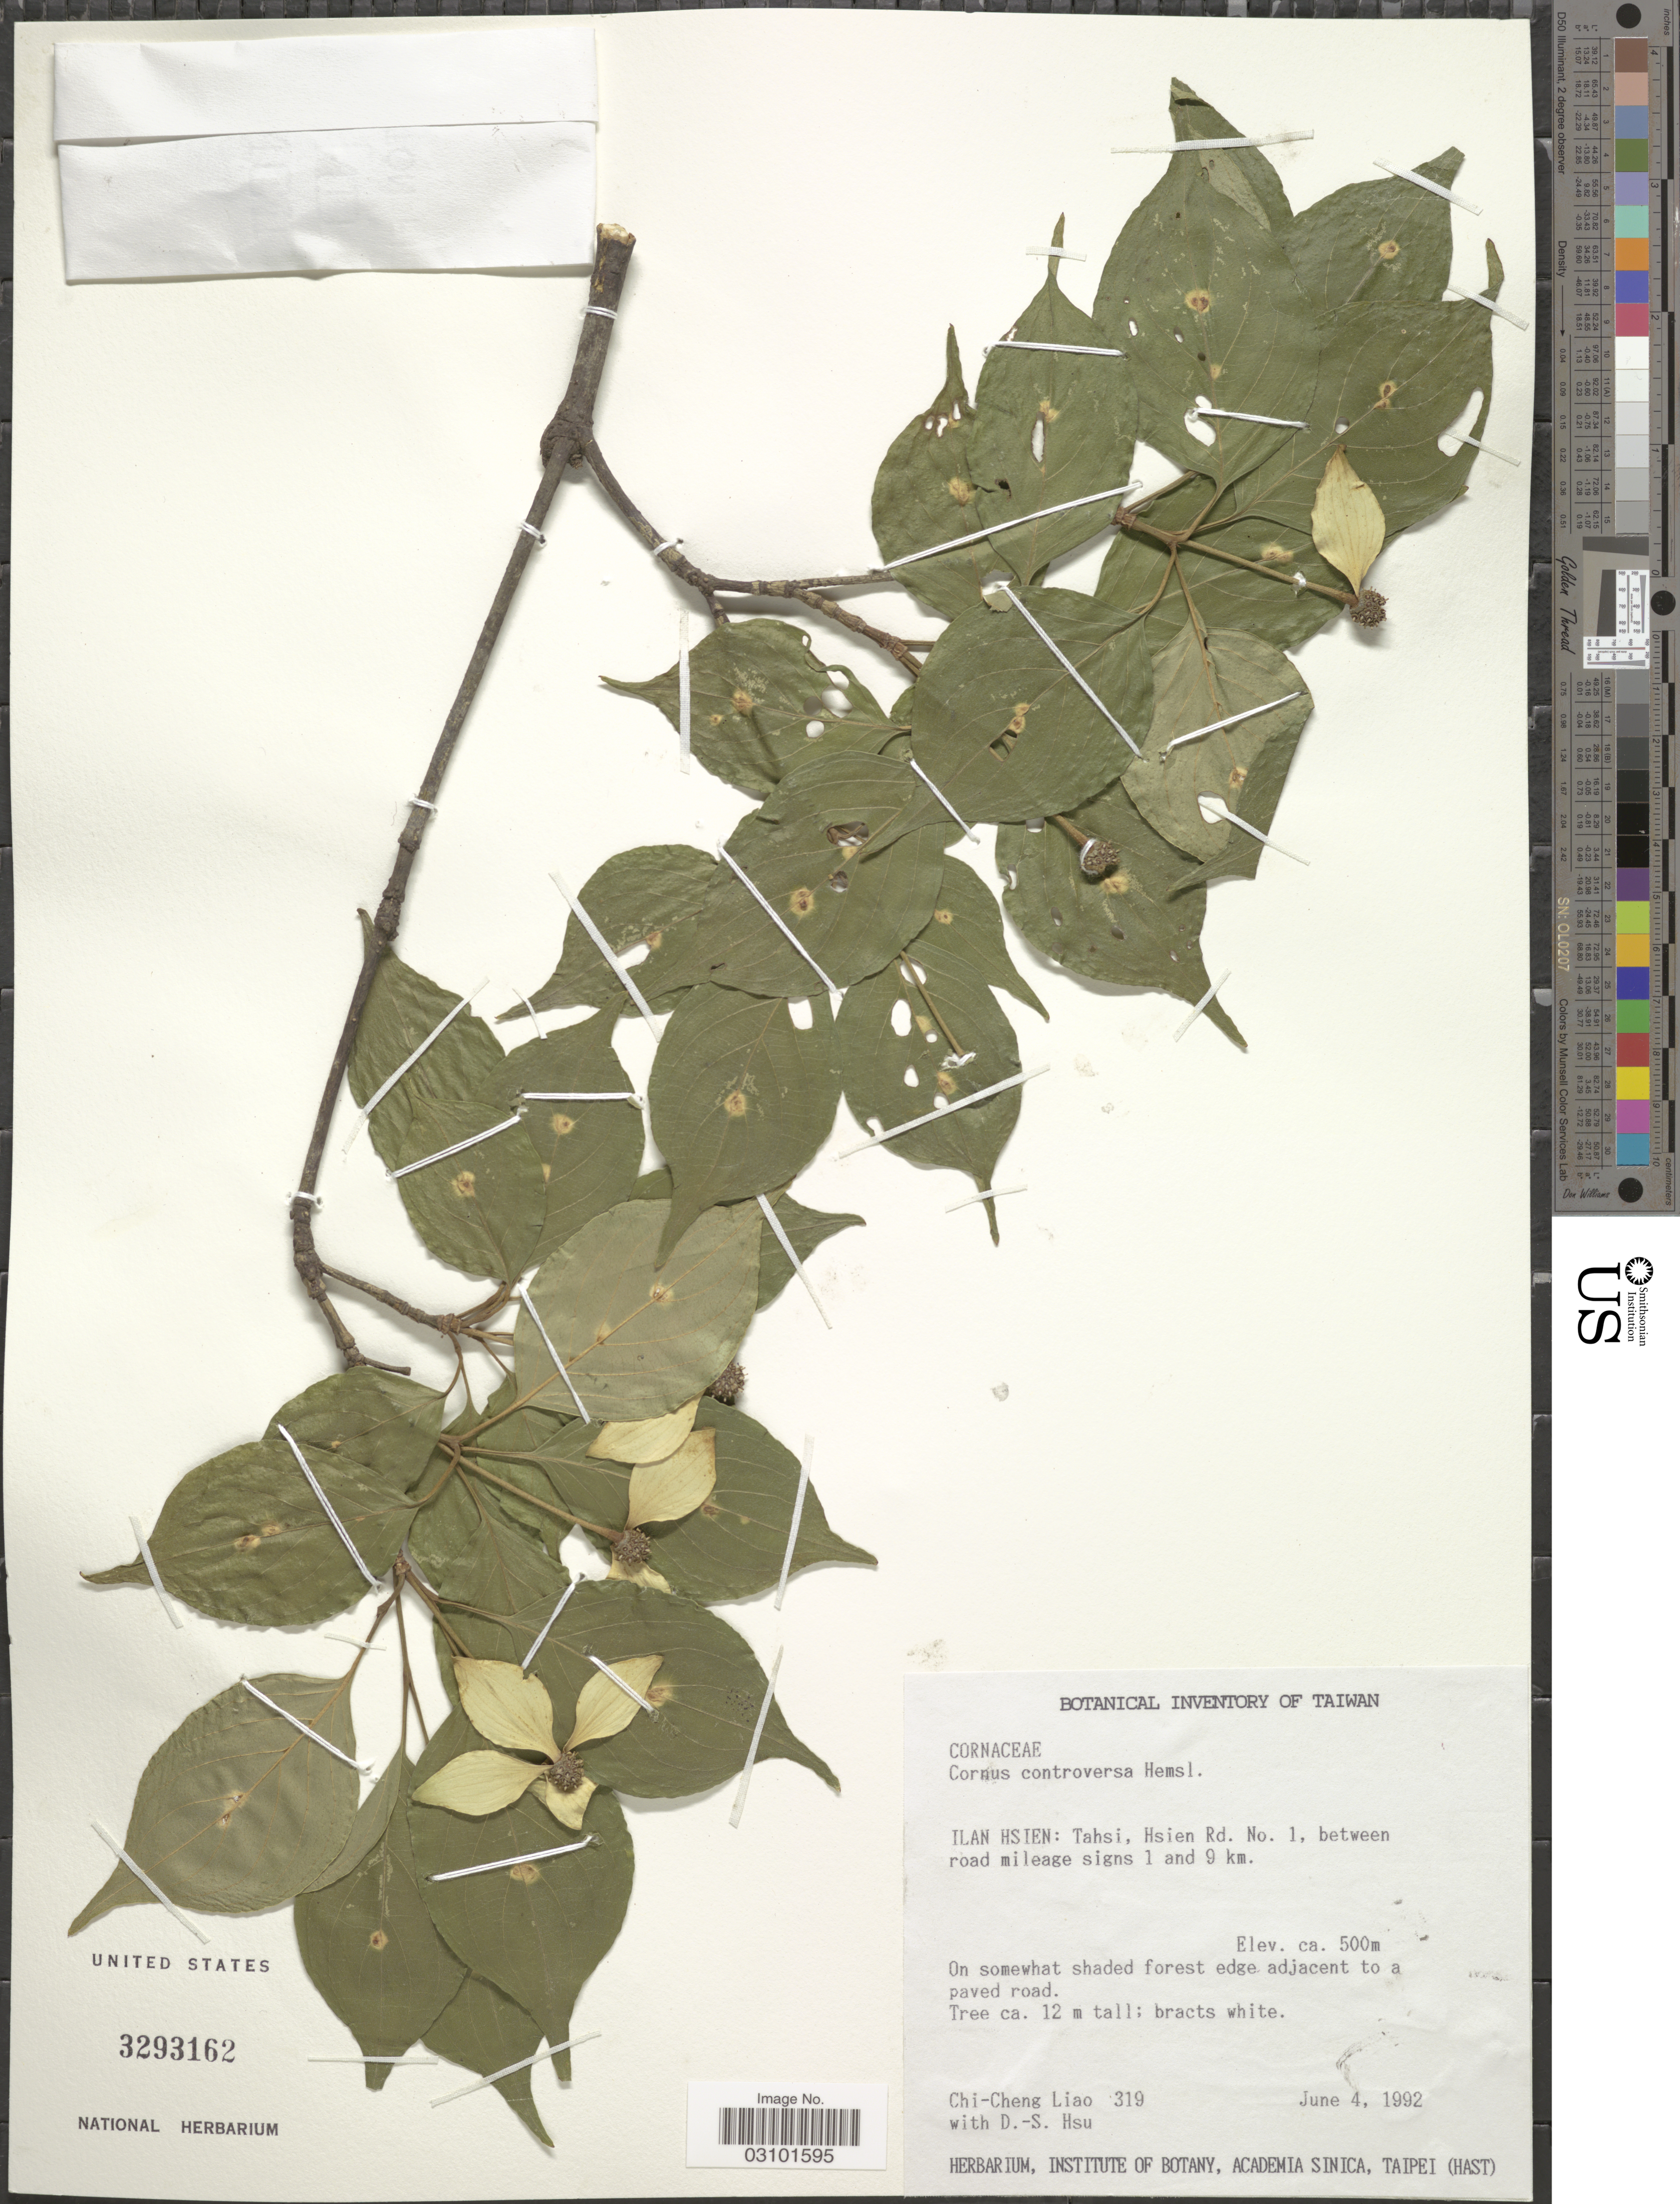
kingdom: Plantae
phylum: Tracheophyta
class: Magnoliopsida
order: Cornales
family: Cornaceae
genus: Cornus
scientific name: Cornus controversa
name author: Hemsl.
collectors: C. Liao & D. Hsu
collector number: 319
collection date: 1992-06-04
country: Taiwan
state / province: Ilan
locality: Ilan Hsien: Tahsi, Hsien Rd. No. 1, between road mileage signs 1 and 9 km.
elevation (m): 500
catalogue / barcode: US 3293162